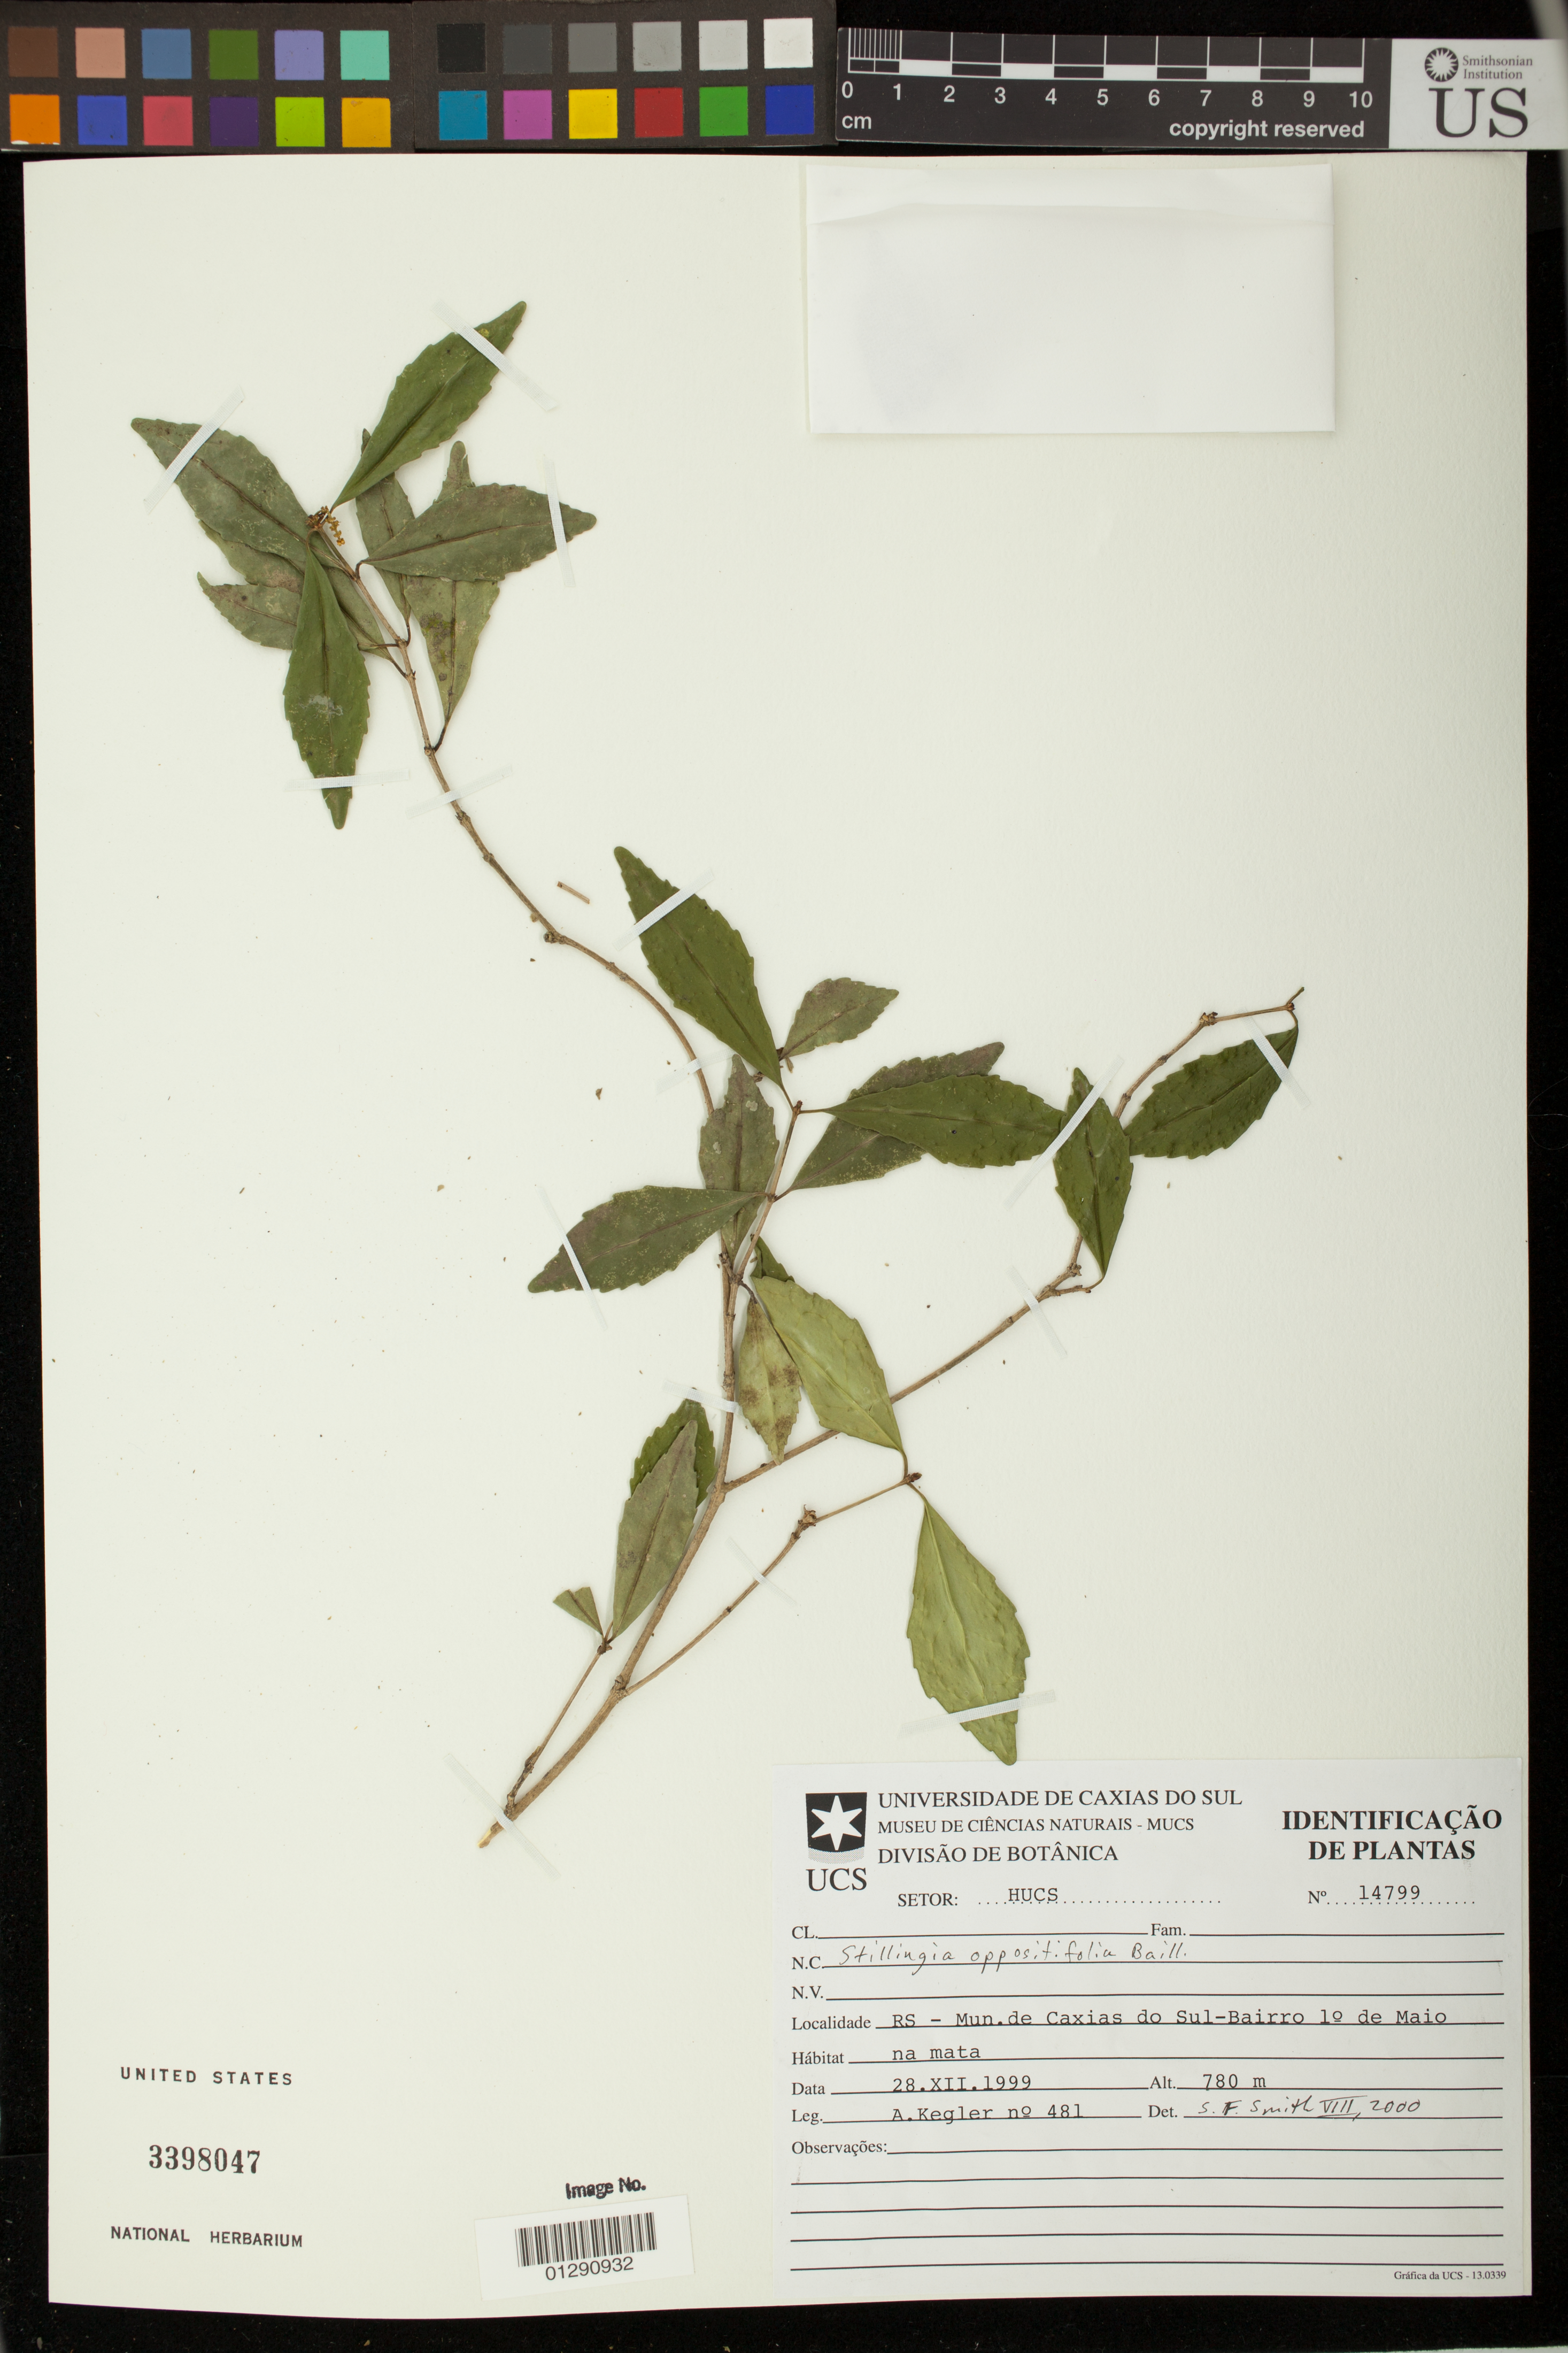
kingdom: Plantae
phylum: Tracheophyta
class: Magnoliopsida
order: Malpighiales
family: Euphorbiaceae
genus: Stillingia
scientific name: Stillingia oppositifolia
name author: Baill. ex Müll. Arg.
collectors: A. Kegler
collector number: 481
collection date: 1999-12-28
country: Brazil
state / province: Rio Grande do Sul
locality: Mun. de Caxias do Sul-Bairro 10 de Maio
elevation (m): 780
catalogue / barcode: US 3398047